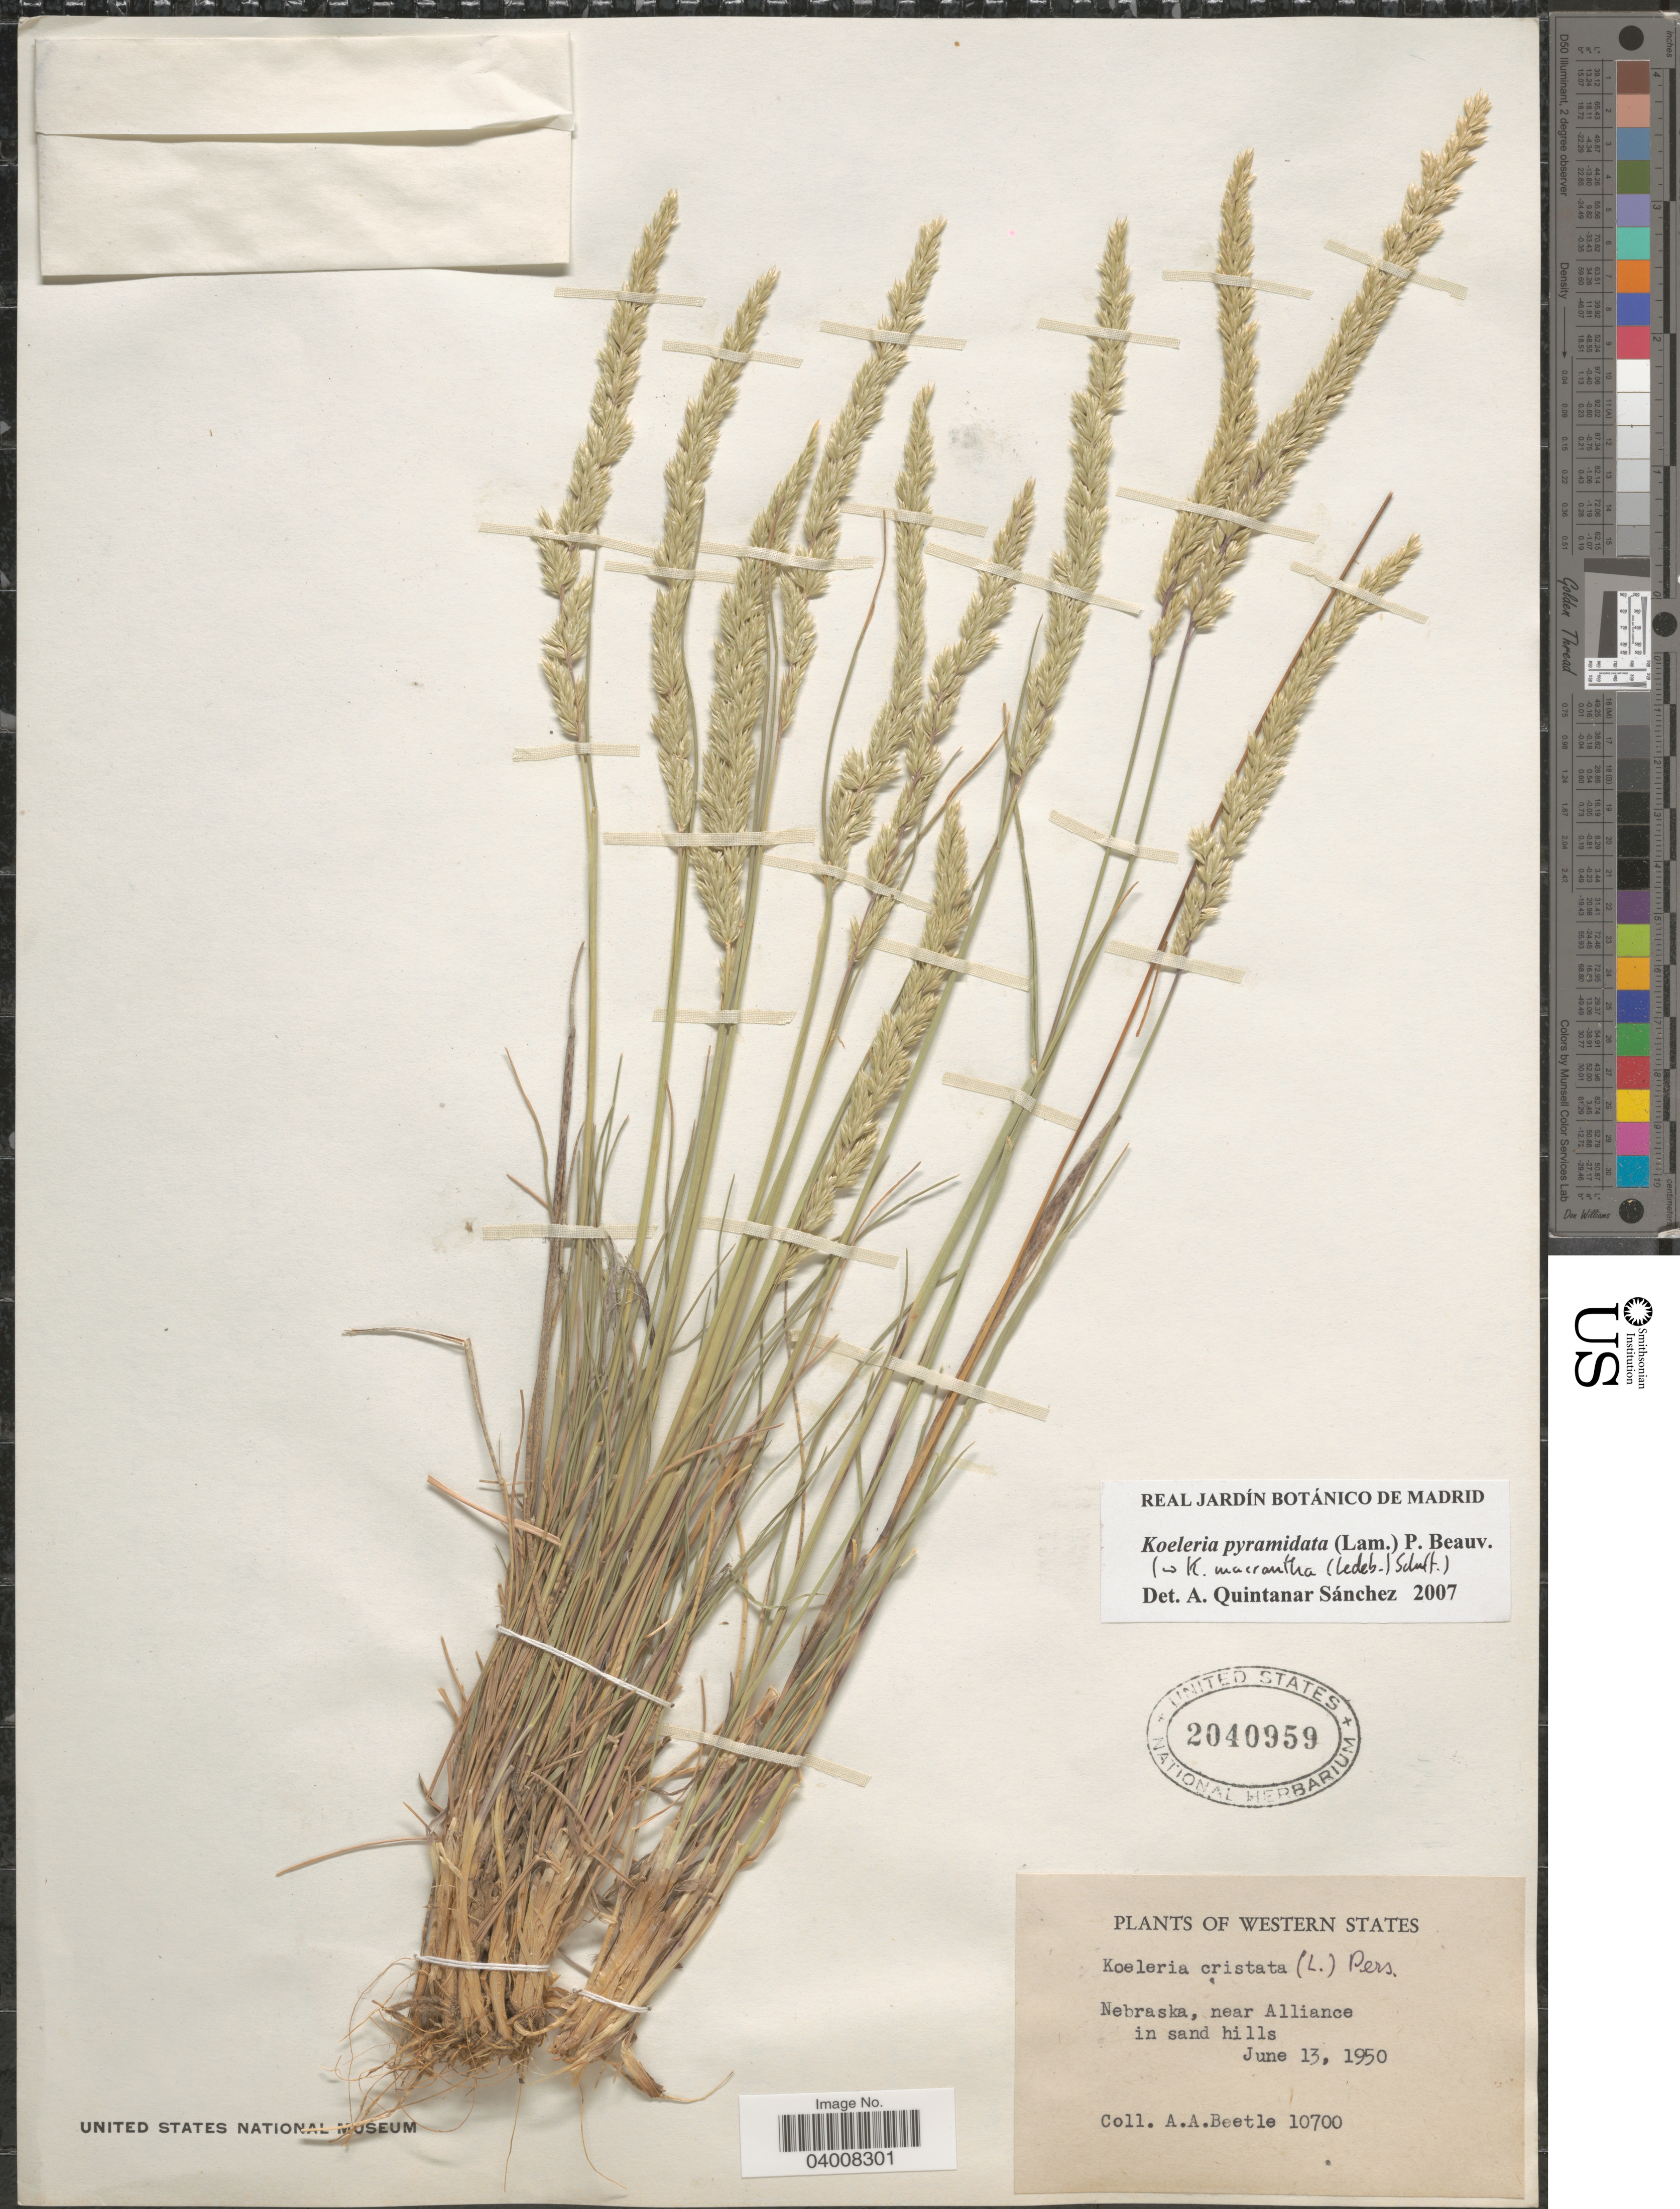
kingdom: Plantae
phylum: Tracheophyta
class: Liliopsida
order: Poales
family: Poaceae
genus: Koeleria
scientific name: Koeleria pyramidata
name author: (Lam.) P. Beauv.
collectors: A. A. Beetle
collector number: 10700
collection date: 1950-06-13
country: United States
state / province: Nebraska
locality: Western States. Near Alliance.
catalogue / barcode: US 2040959